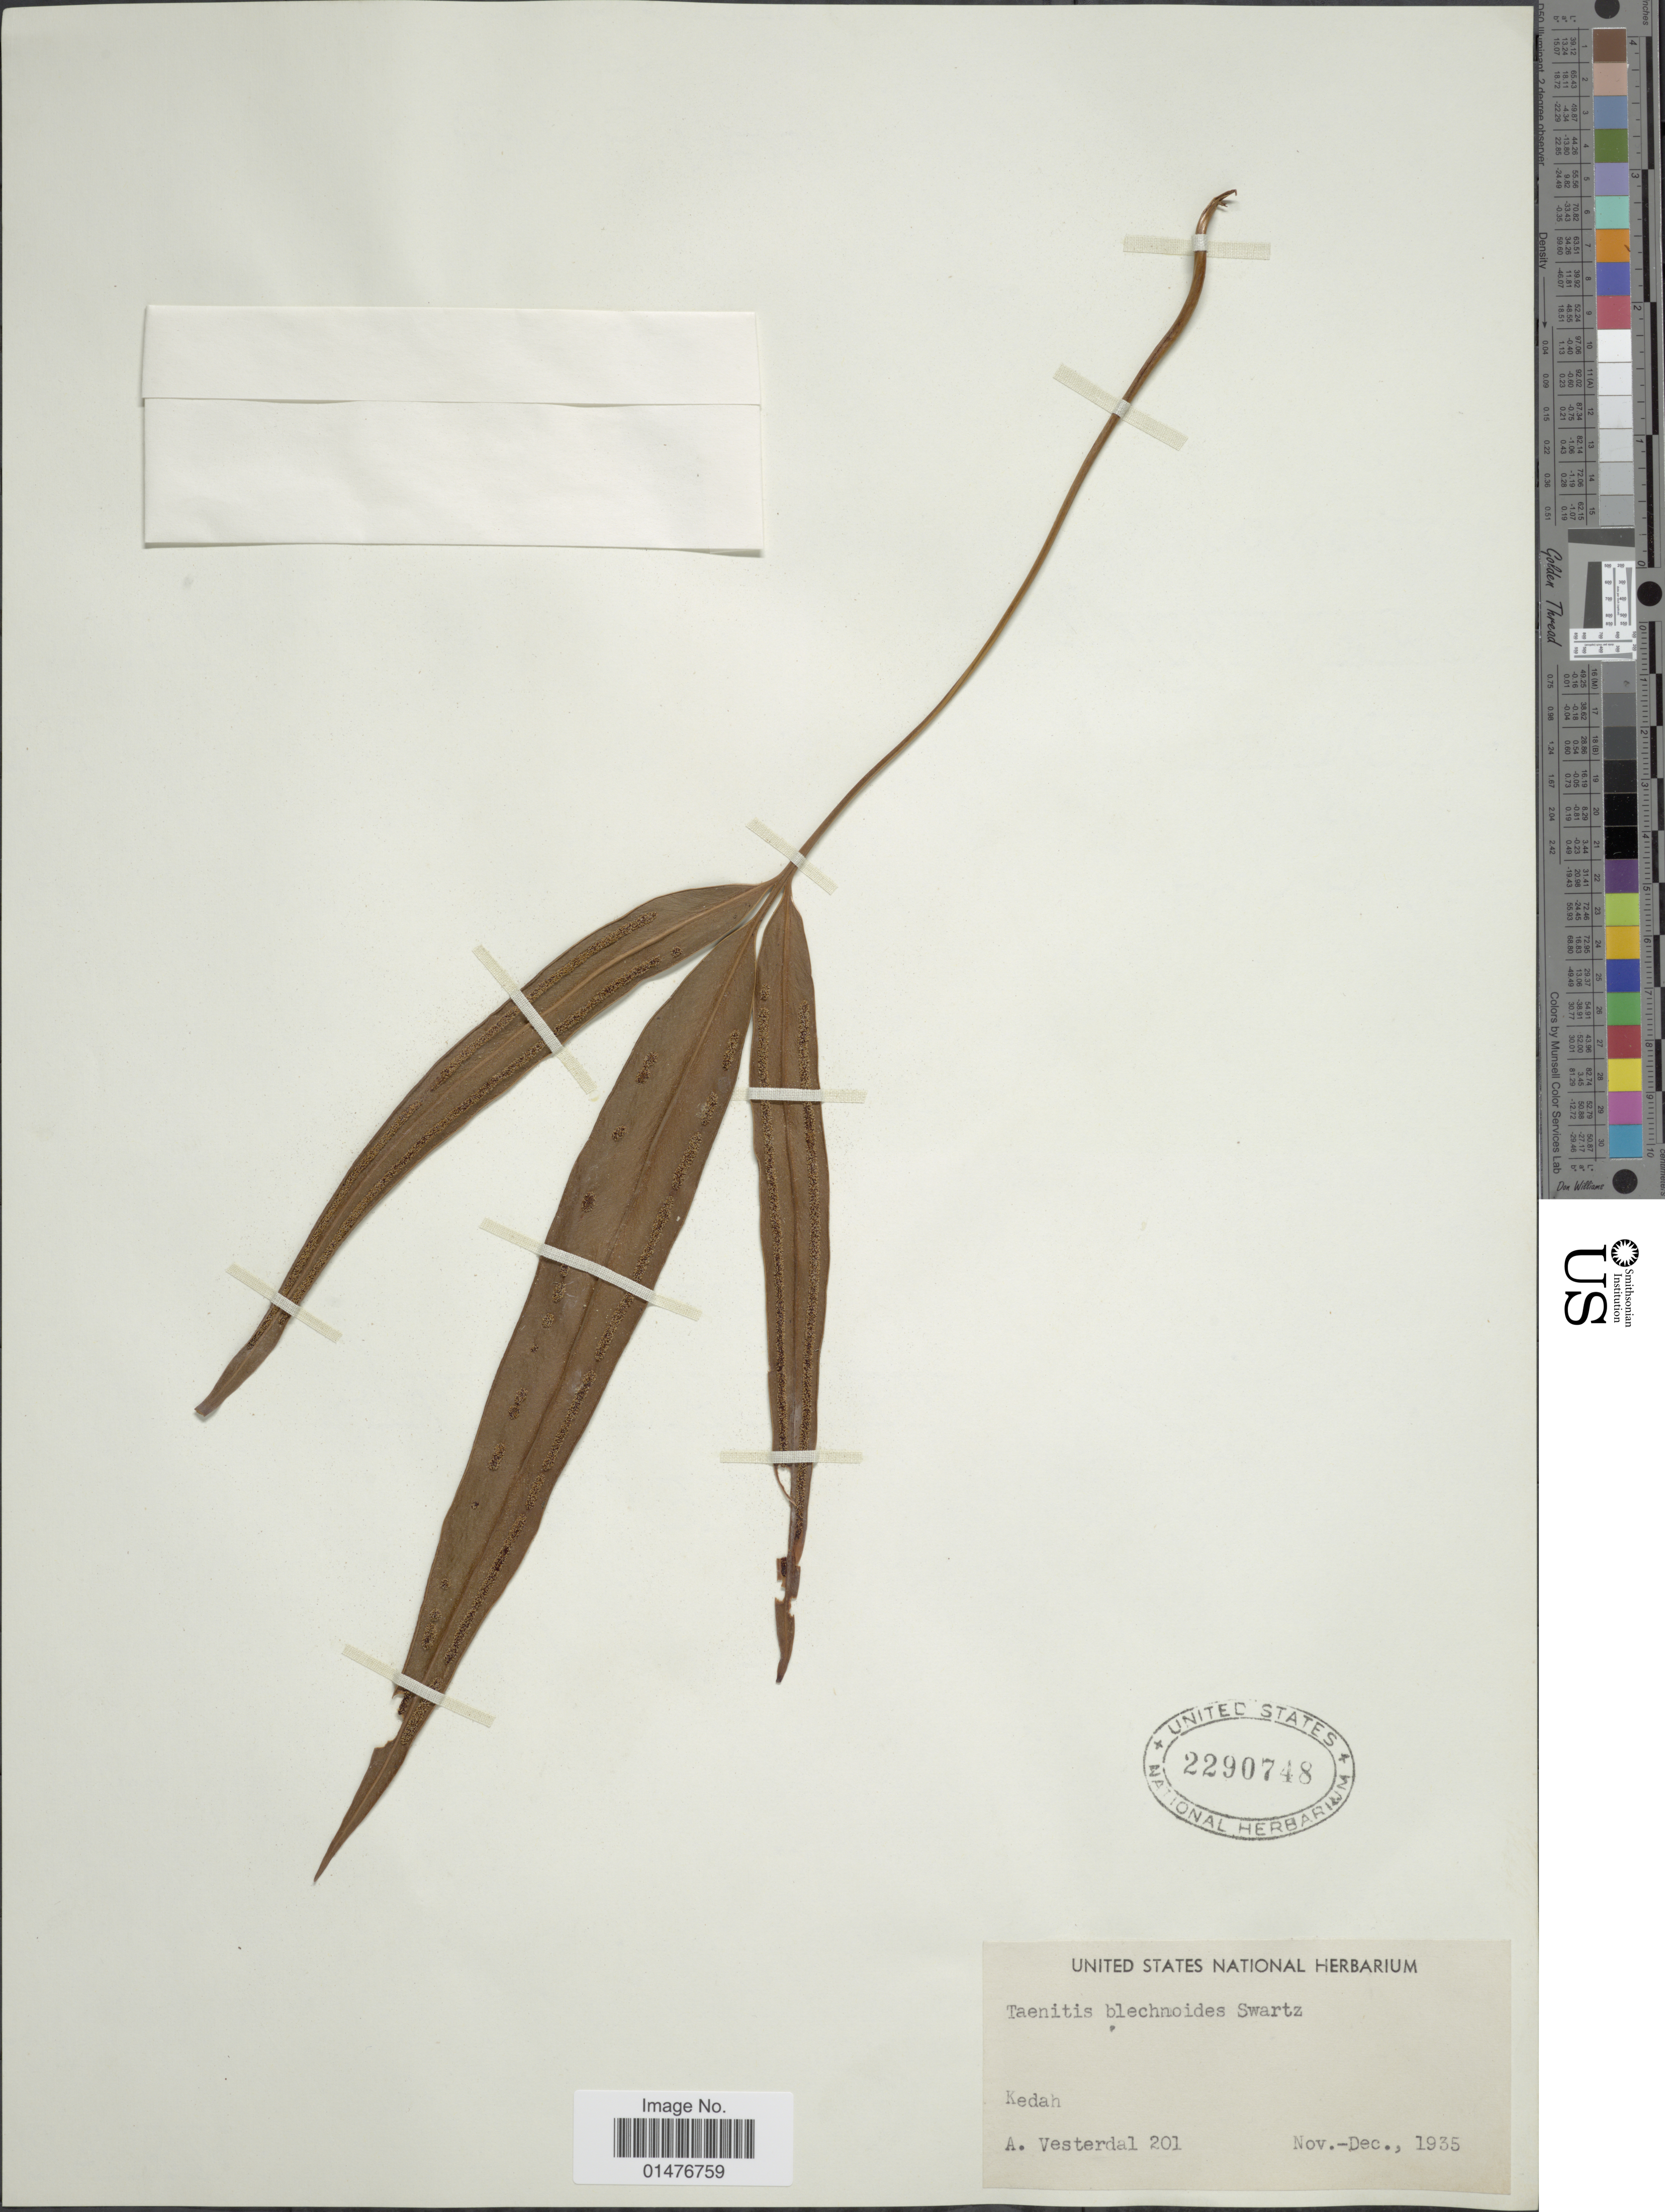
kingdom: Plantae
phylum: Tracheophyta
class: Polypodiopsida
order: Polypodiales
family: Pteridaceae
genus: Taenitis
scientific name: Taenitis blechnoides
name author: (Willd.) Sw.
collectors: A. Vesterdal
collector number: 201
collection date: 1935-11/1935-12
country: Malaysia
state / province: Kedah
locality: Kedah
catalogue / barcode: US 2290748